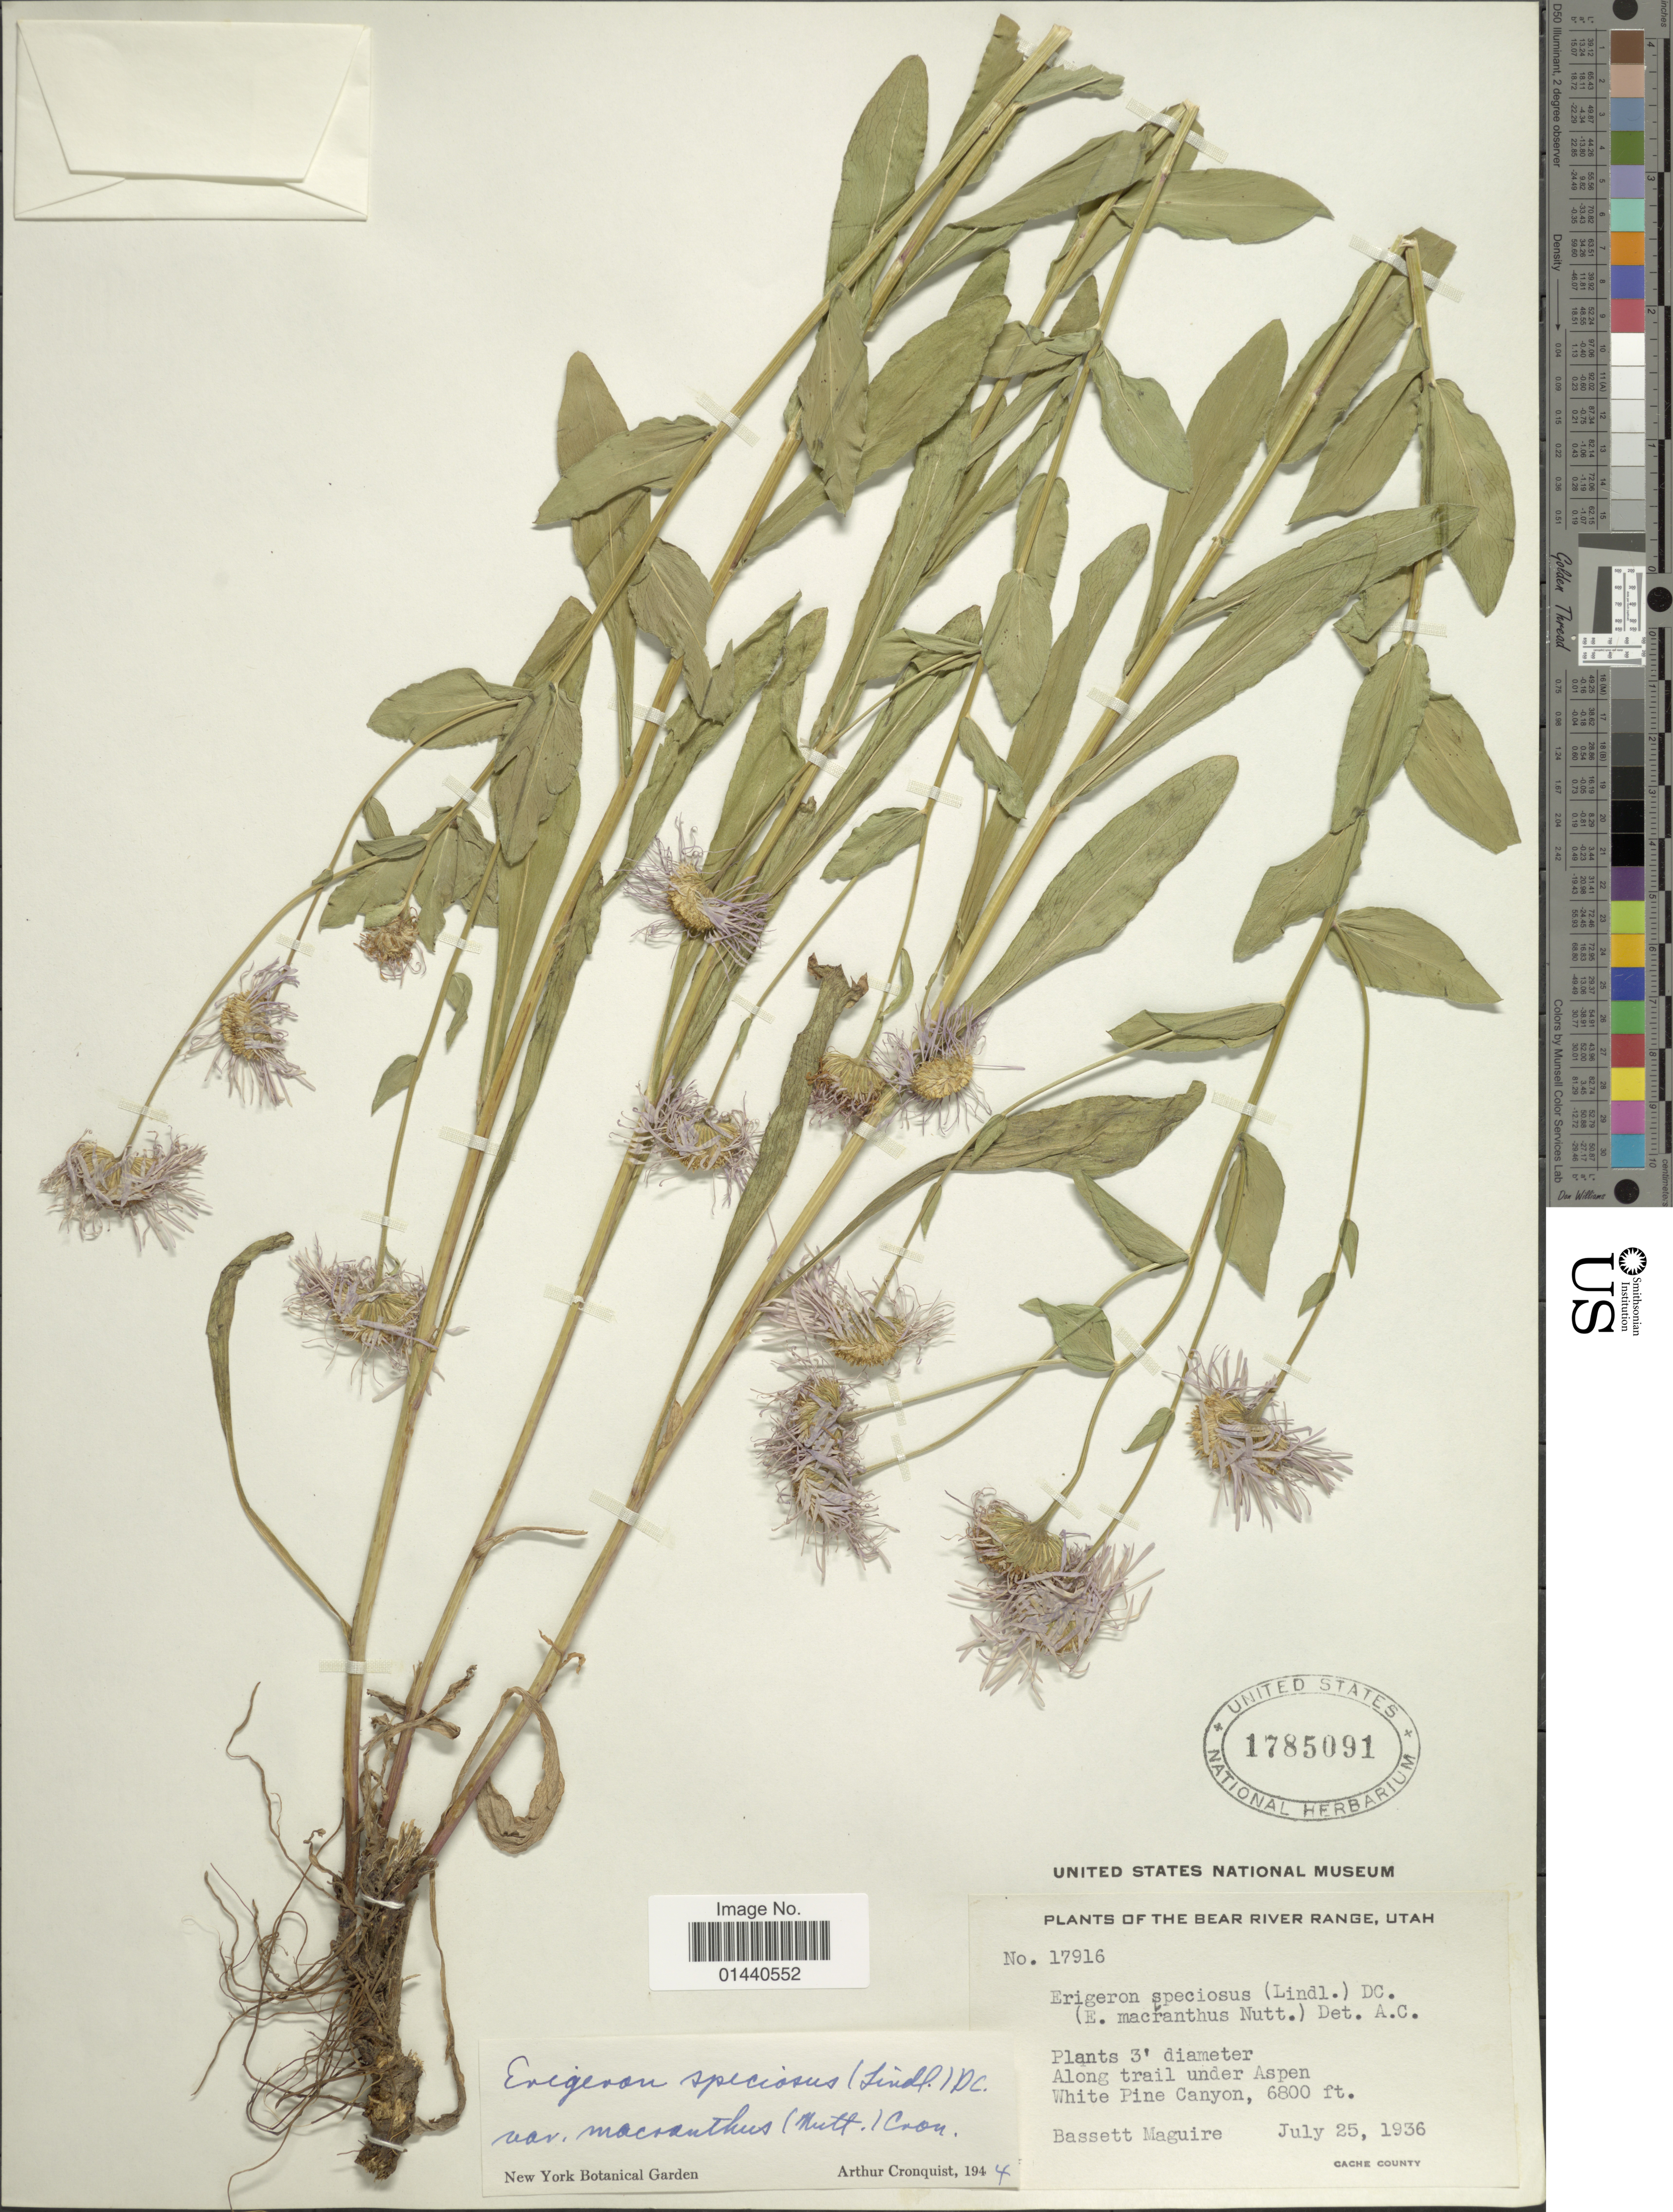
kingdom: Plantae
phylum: Tracheophyta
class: Magnoliopsida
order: Asterales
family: Asteraceae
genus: Erigeron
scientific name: Erigeron speciosus var. macranthus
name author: (Nutt.) Cronq.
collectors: B. Maguire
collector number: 17916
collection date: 1936-07-25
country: United States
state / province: Utah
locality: The Bear River Range. Along trail under Aspej. White Pine Canyon.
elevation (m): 2073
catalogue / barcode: US 1785091